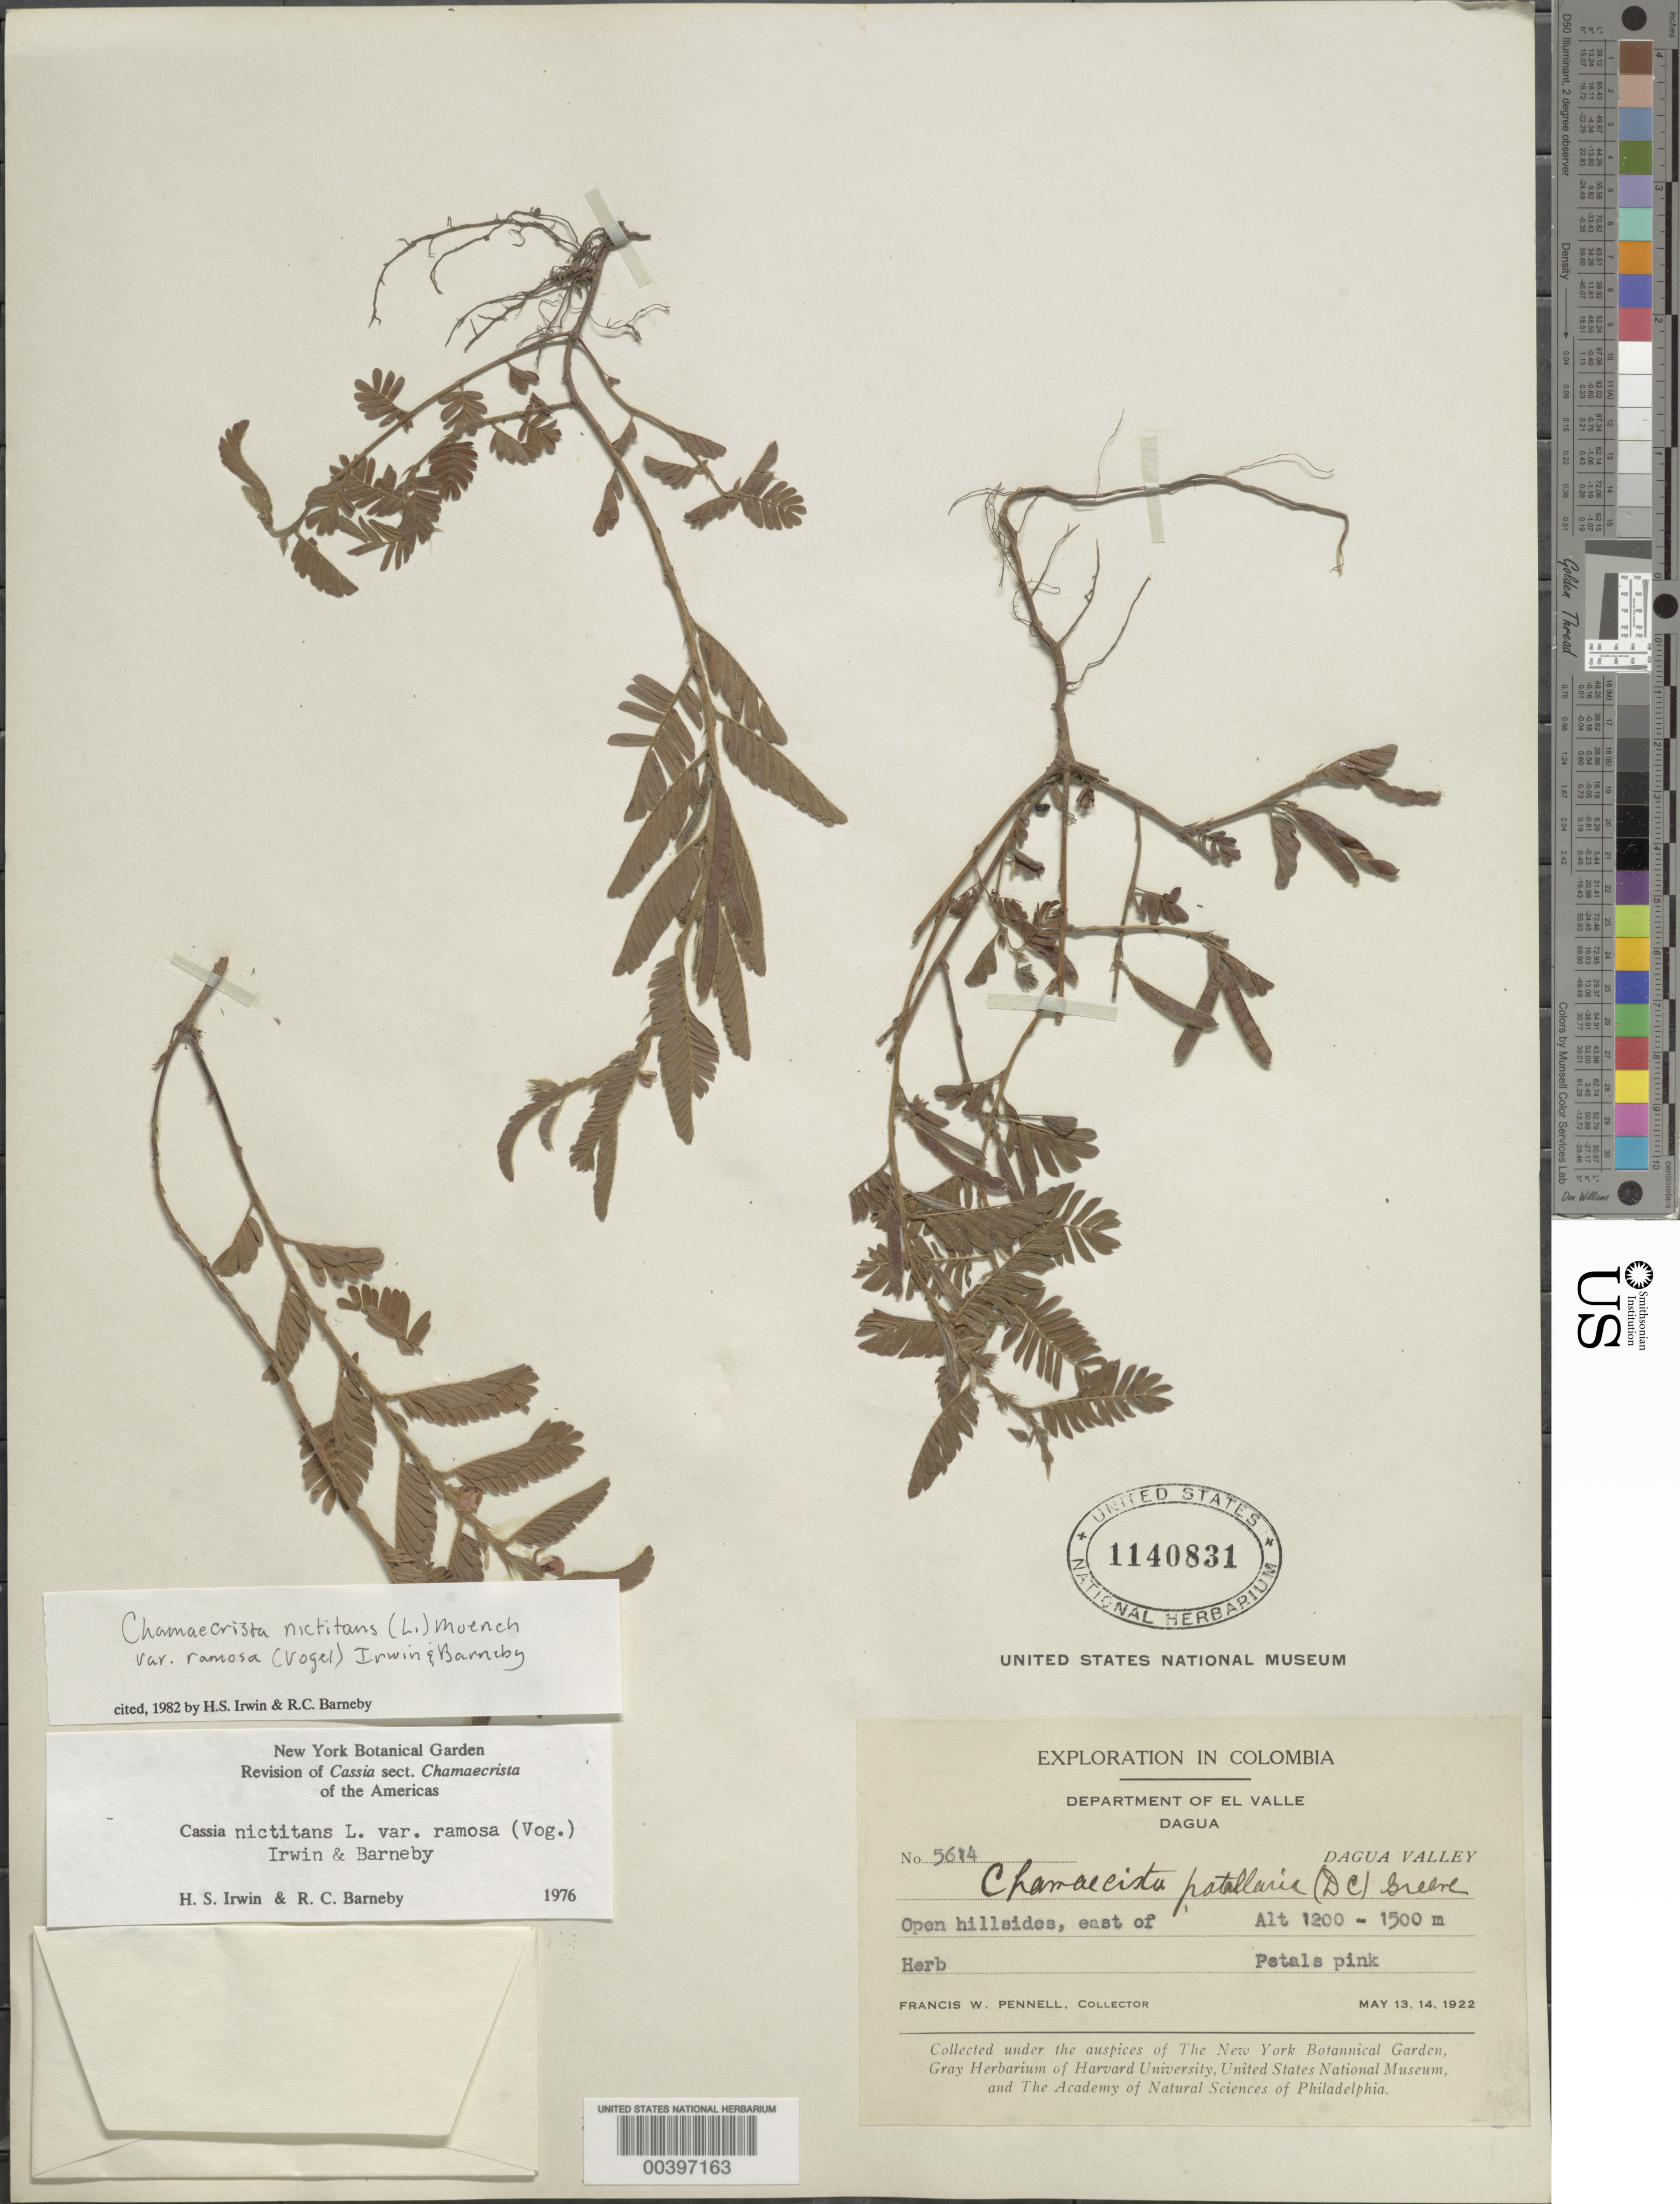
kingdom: Plantae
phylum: Tracheophyta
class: Magnoliopsida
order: Fabales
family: Fabaceae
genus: Chamaecrista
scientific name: Chamaecrista nictitans var. ramosa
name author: (Vogel) H.S. Irwin & Barneby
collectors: F. W. Pennell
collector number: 5614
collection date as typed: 13 May 1922 and 14 May 1922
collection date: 1922-05-13,1922-05-14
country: Colombia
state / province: Valle del Cauca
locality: E of Dagua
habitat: Open hillsides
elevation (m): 1200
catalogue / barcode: US 1140831